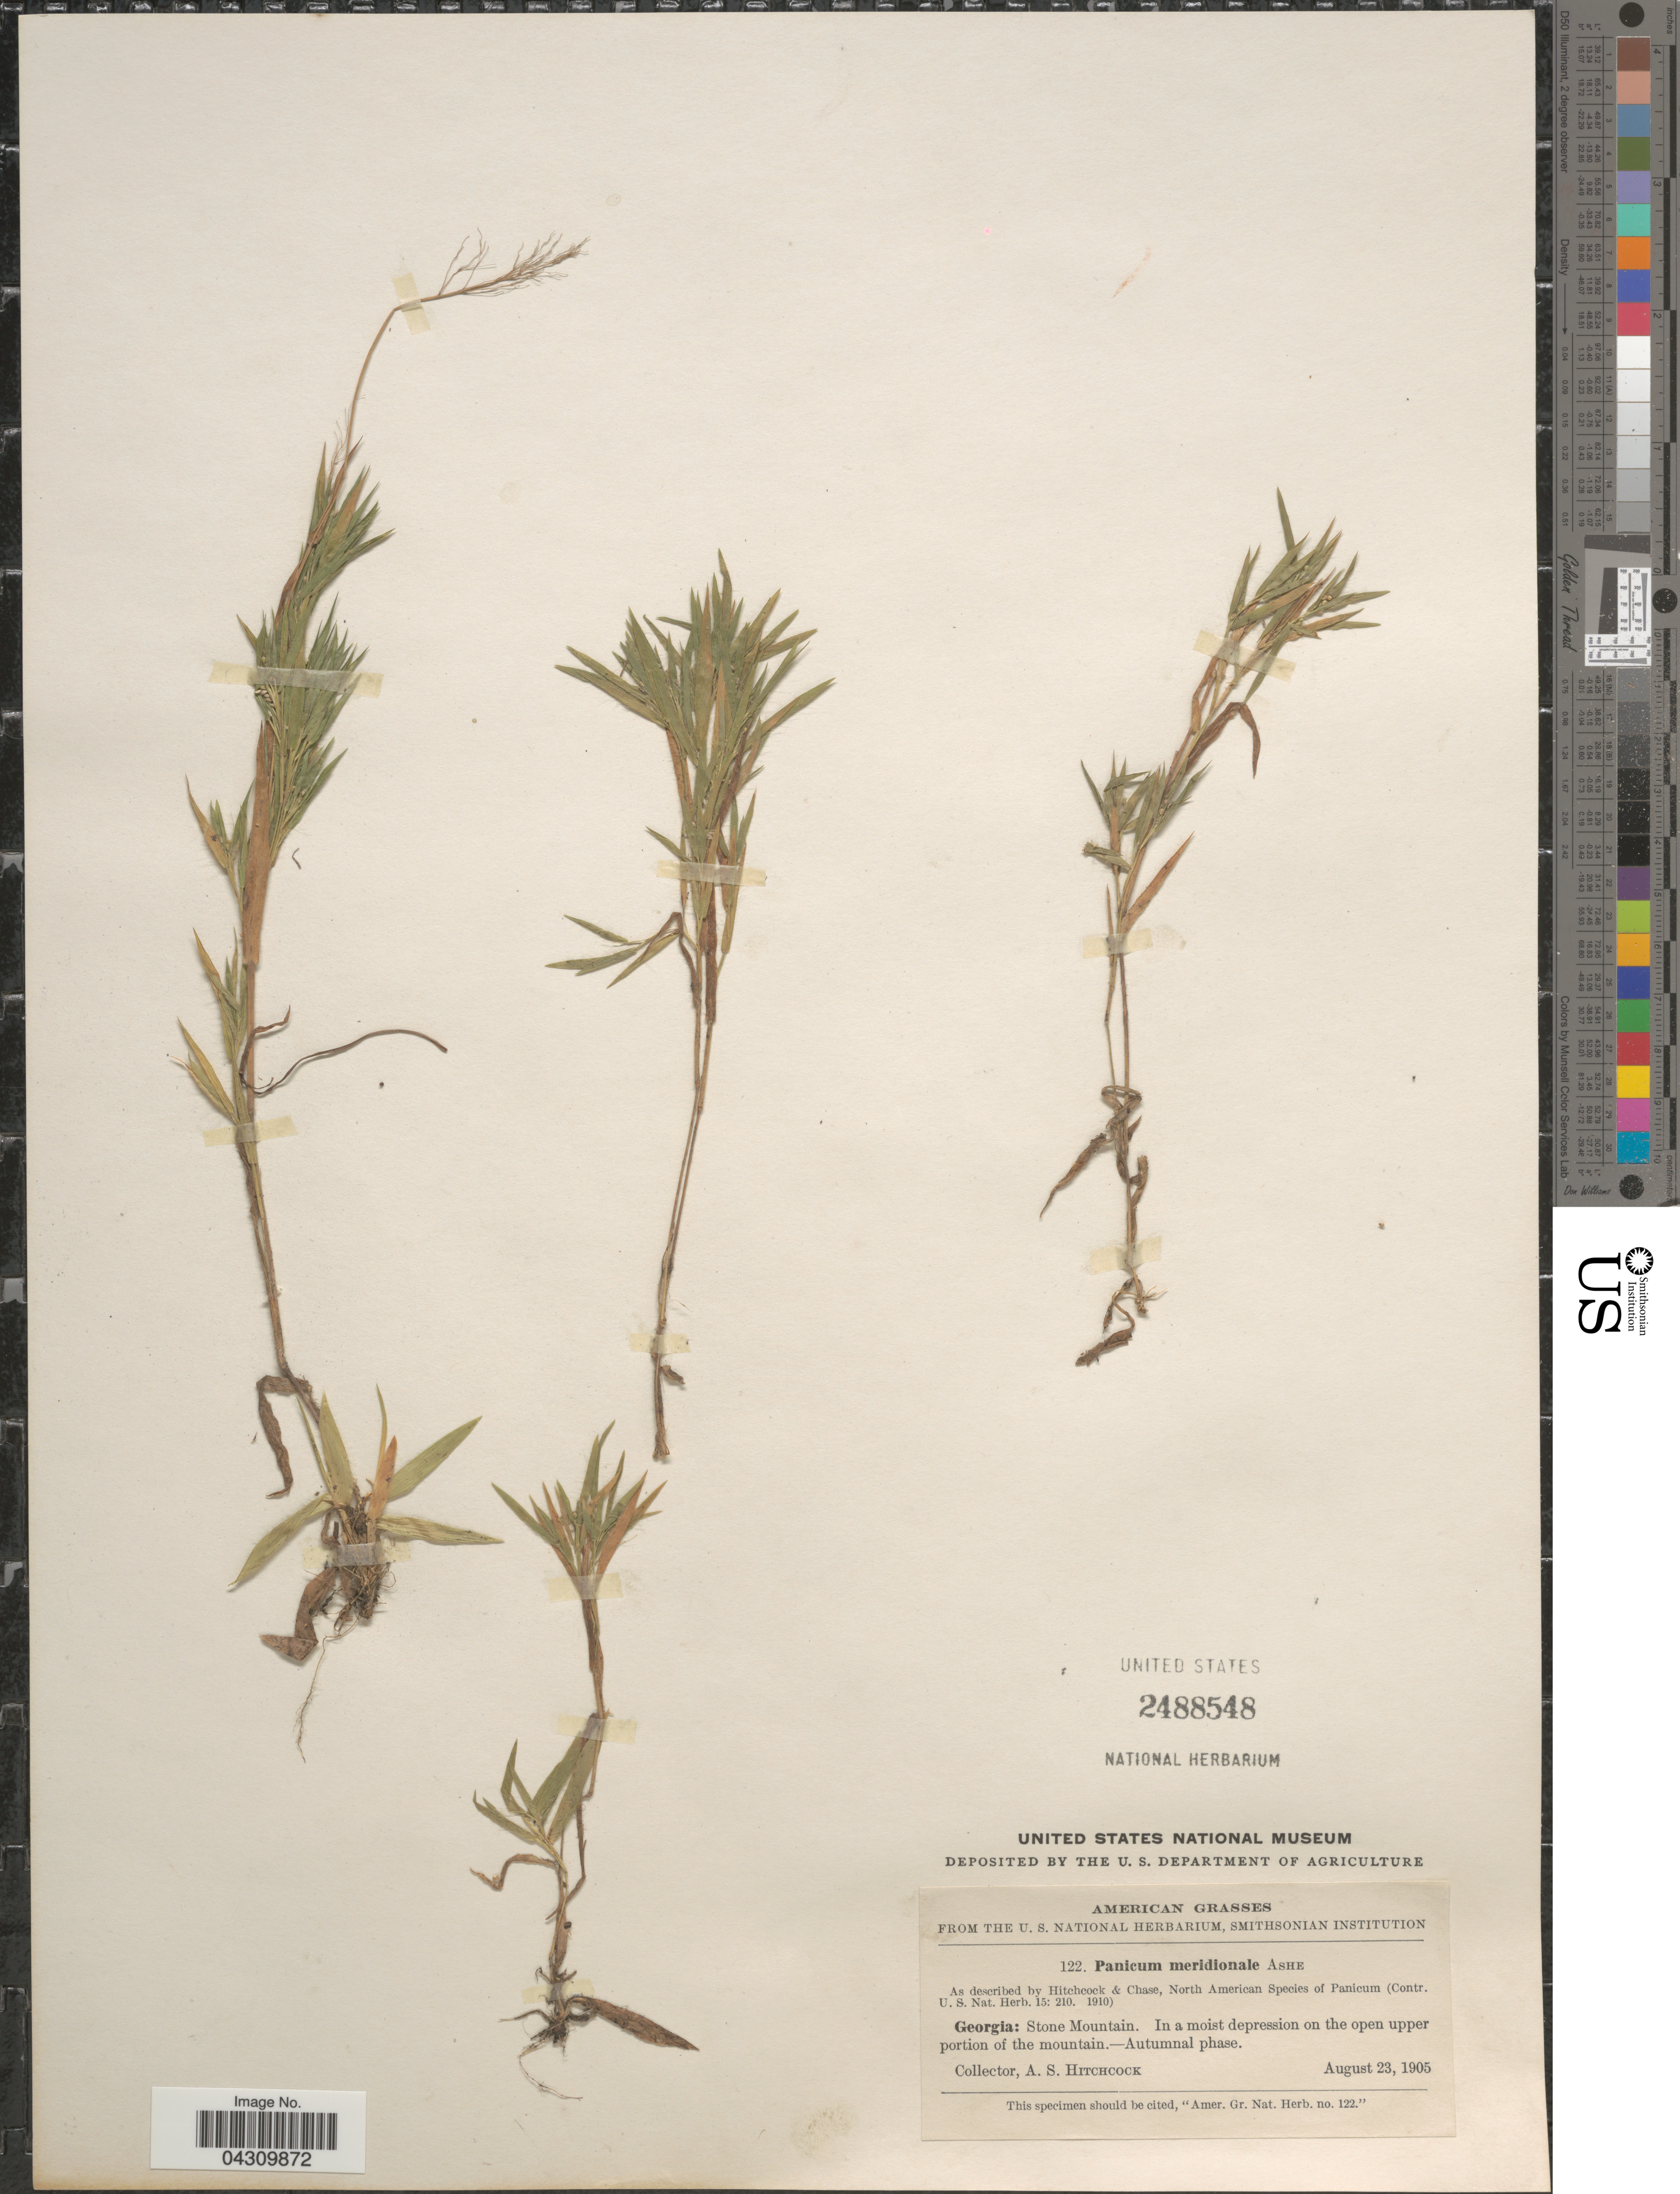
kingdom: Plantae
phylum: Tracheophyta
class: Liliopsida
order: Poales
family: Poaceae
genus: Dichanthelium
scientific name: Dichanthelium acuminatum var. acuminatum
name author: (Sw.) Gould & C.A. Clark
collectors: A. S. Hitchcock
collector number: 122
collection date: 1905-08-23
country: United States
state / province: Georgia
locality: Stone Mountain.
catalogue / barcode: US 2488548